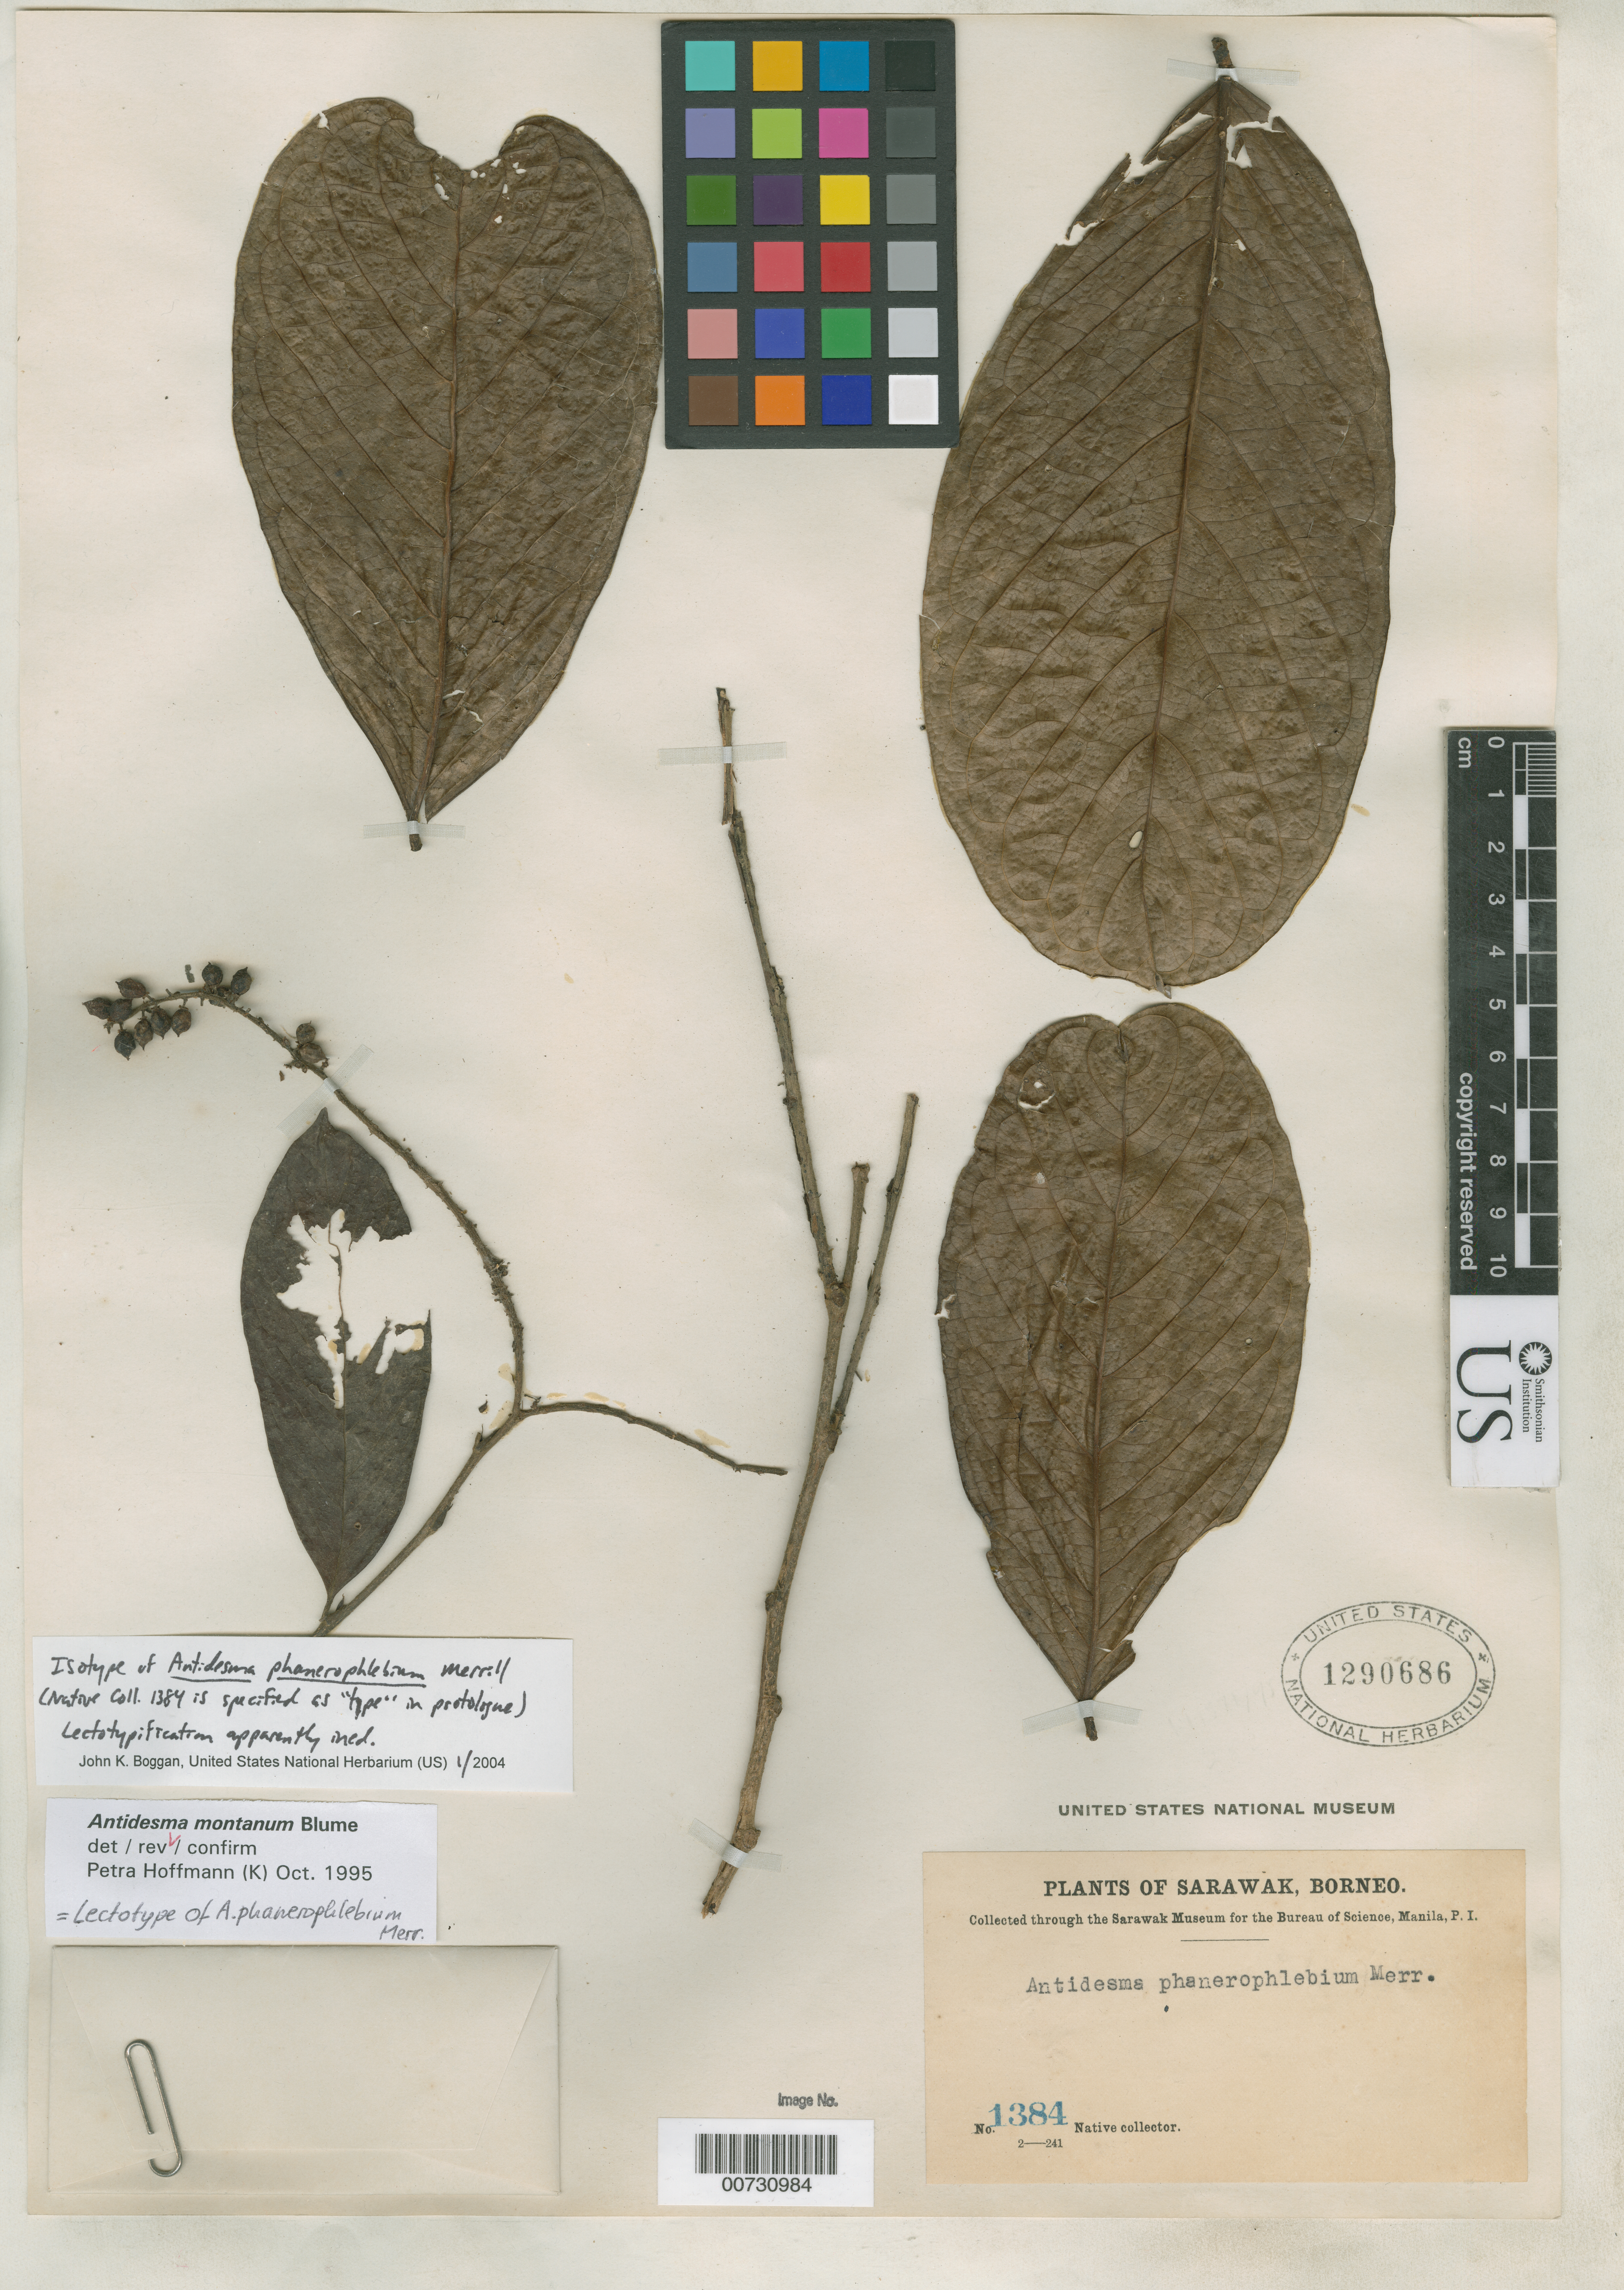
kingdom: Plantae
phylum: Tracheophyta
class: Magnoliopsida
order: Malpighiales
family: Phyllanthaceae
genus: Antidesma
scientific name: Antidesma phanerophlebium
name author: Merr.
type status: Isotype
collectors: Native collector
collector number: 1384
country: Malaysia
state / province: Sabah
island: Borneo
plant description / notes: Native Collector 1384 is specified as "type" in protologue.; US sheet annotated as "lectotype" of Antidesma phanerophlebium Merrill by P. Hoffmann, 1995.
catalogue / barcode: US 1290686